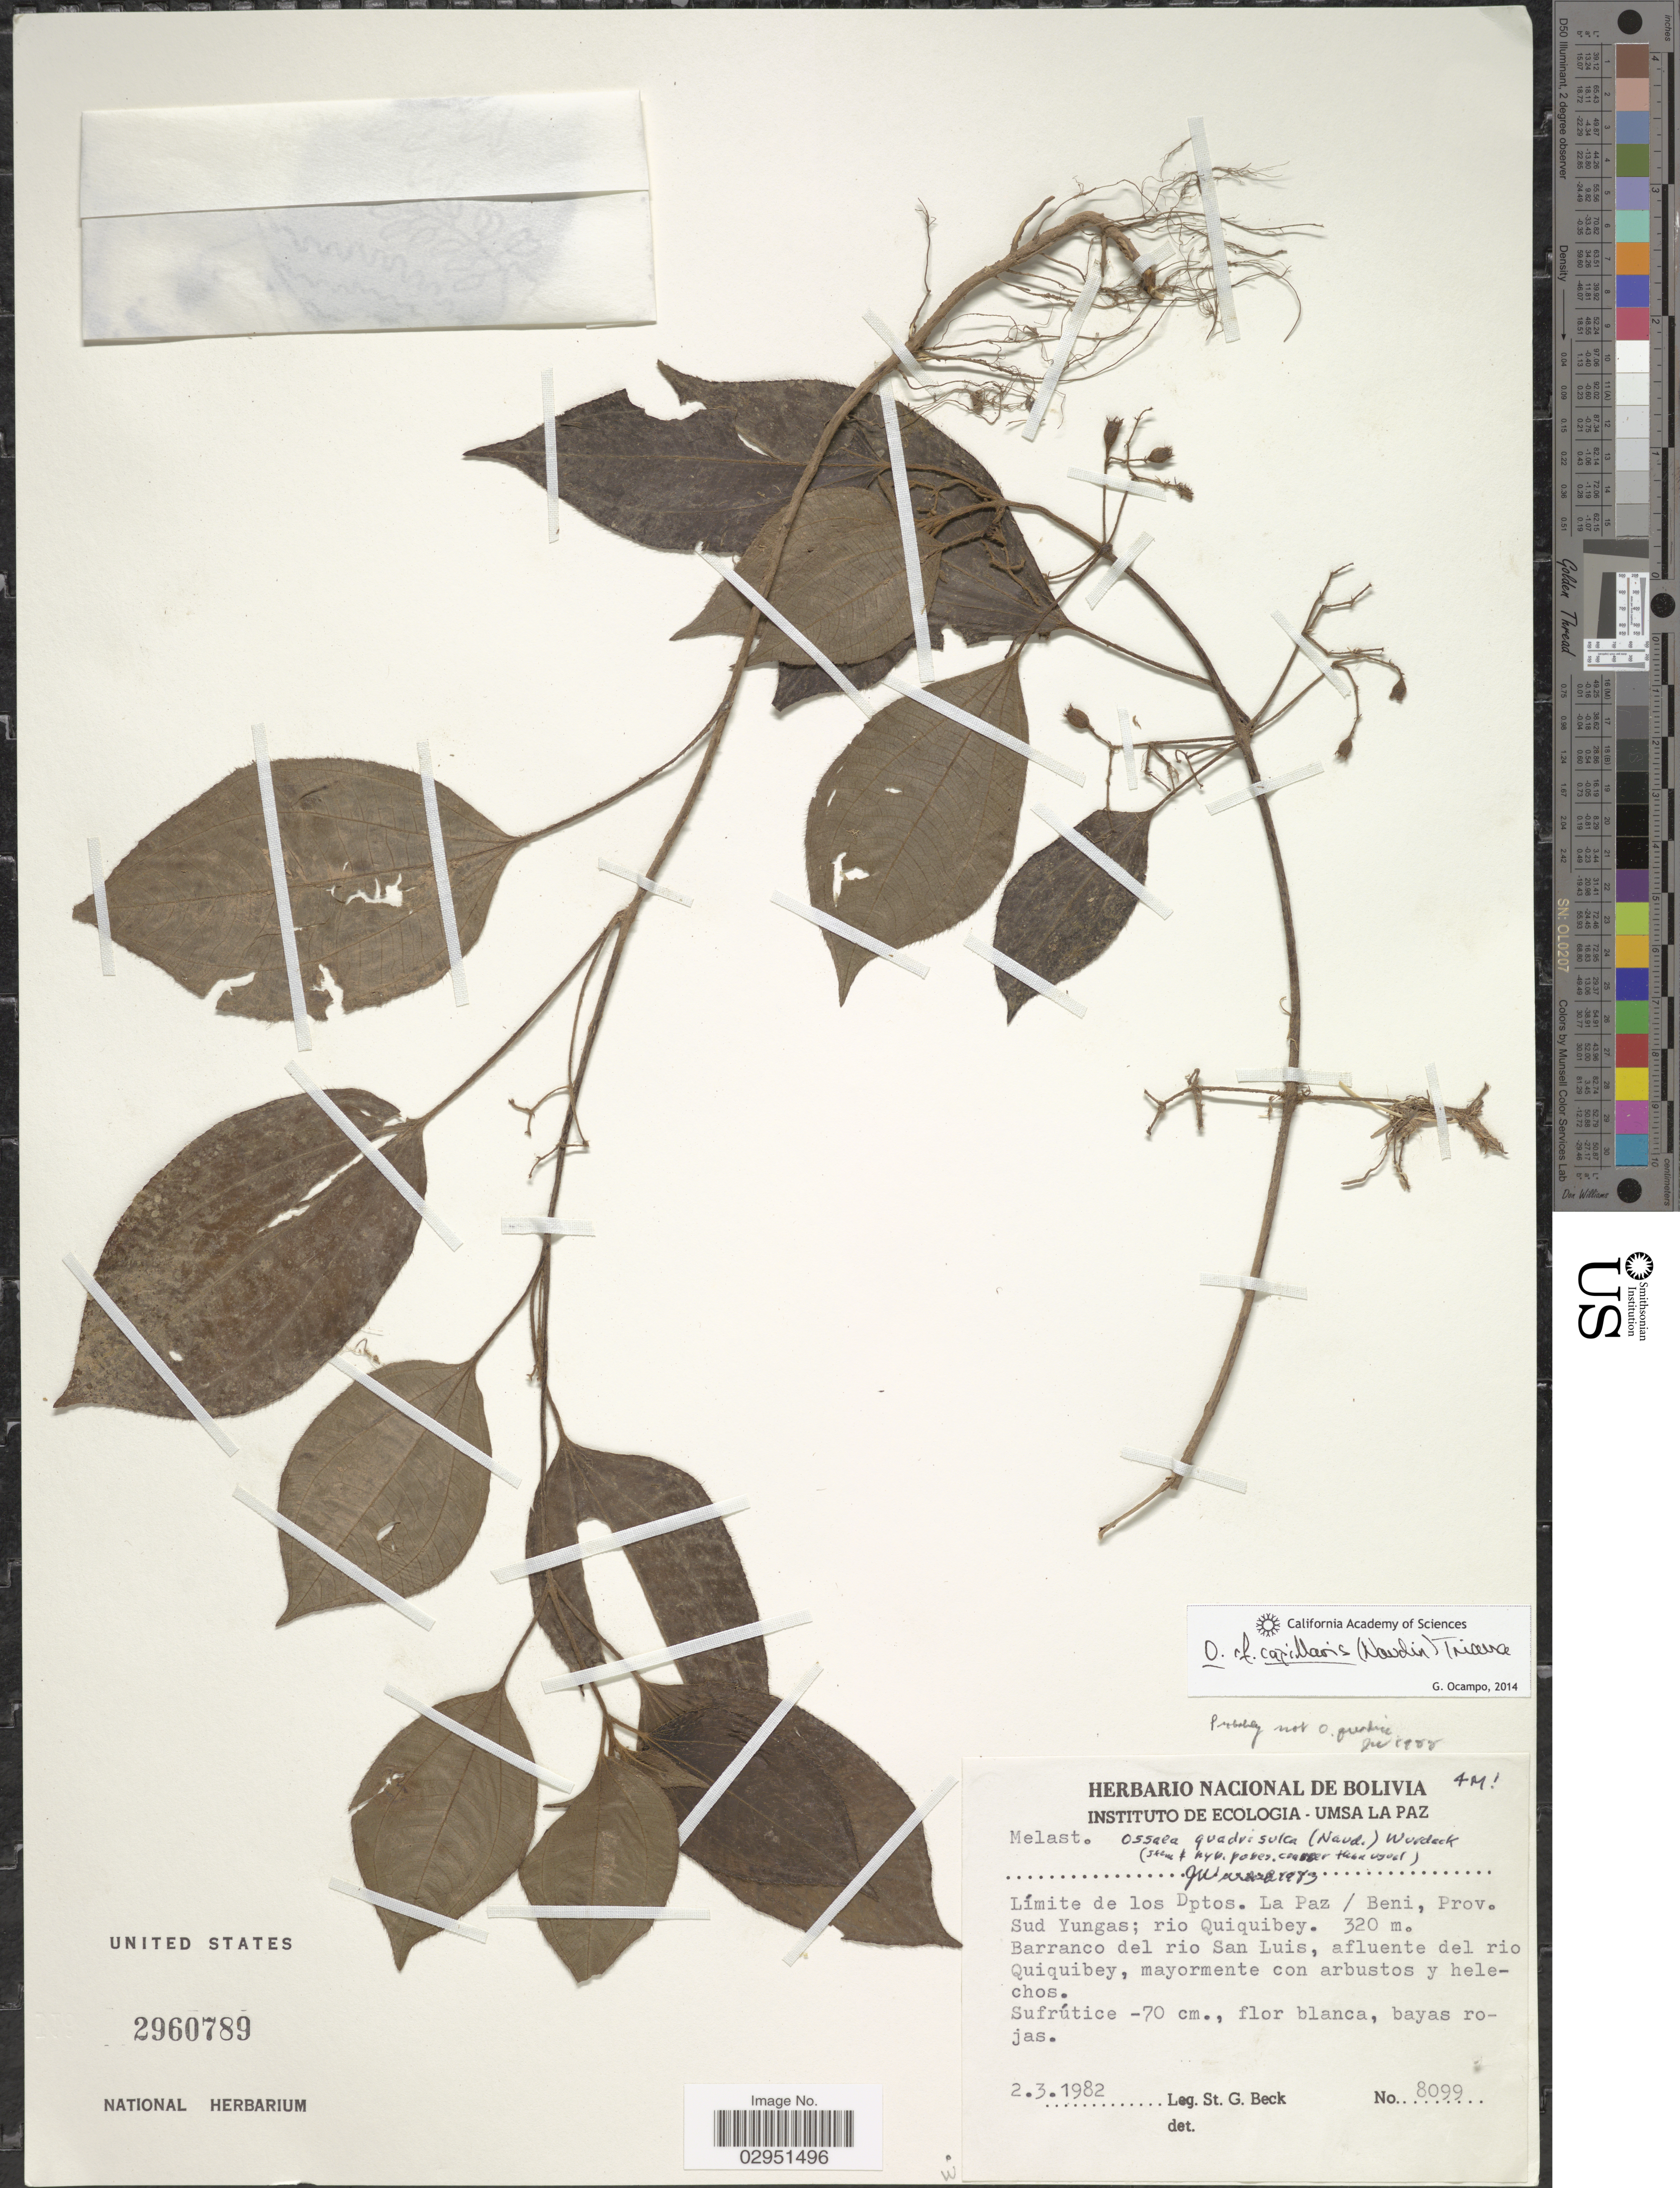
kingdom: Plantae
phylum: Tracheophyta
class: Magnoliopsida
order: Myrtales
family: Melastomataceae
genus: Ossaea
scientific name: Ossaea capillaris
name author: (D. Don) Cogn.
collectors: S. G. Beck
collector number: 8099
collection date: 1982-03-02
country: Bolivia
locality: Límite de los Dptos. La Paz/ Beni, Prov. Sud Yungas; rio Quiquibey. Barranco del rio San Luis, afluente del rio Quiquibey.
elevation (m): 320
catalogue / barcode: US 2960789